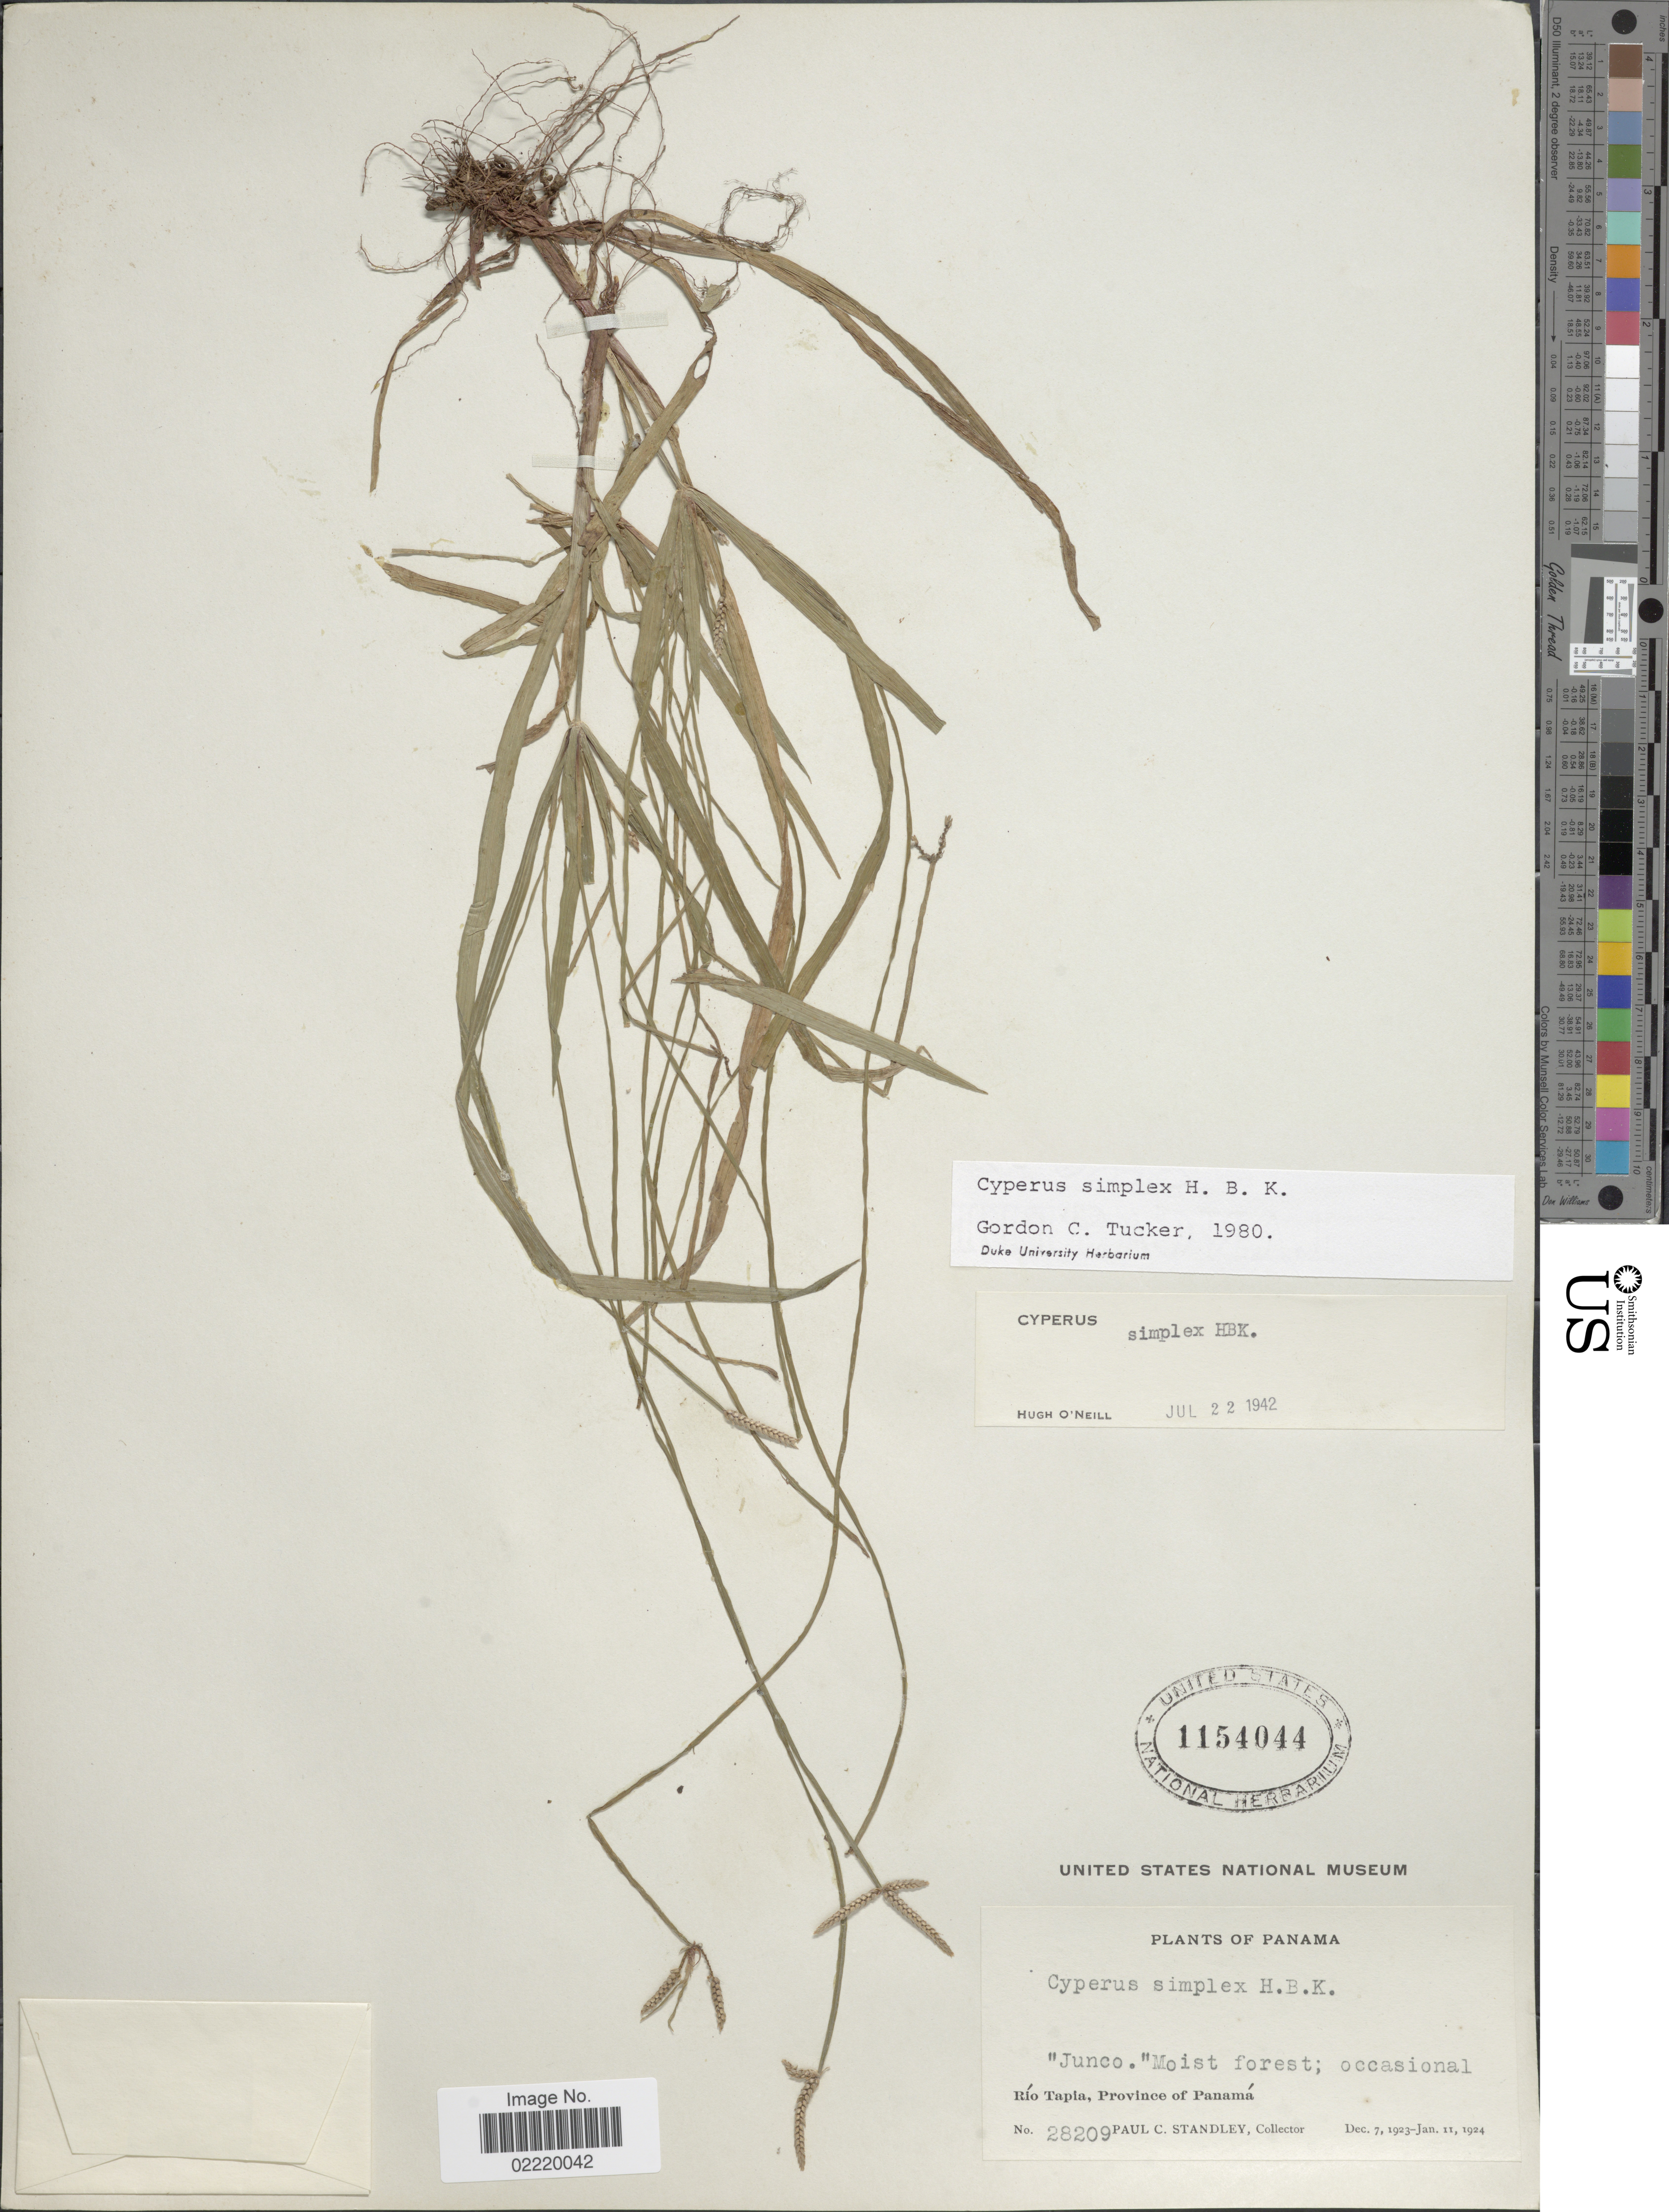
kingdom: Plantae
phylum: Tracheophyta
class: Liliopsida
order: Poales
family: Cyperaceae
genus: Cyperus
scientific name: Cyperus simplex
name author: Kunth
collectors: P. C. Standley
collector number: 28209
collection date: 1923-12-07/1924-01-11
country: Panama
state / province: Panamá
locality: Junco.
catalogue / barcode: US 1154044